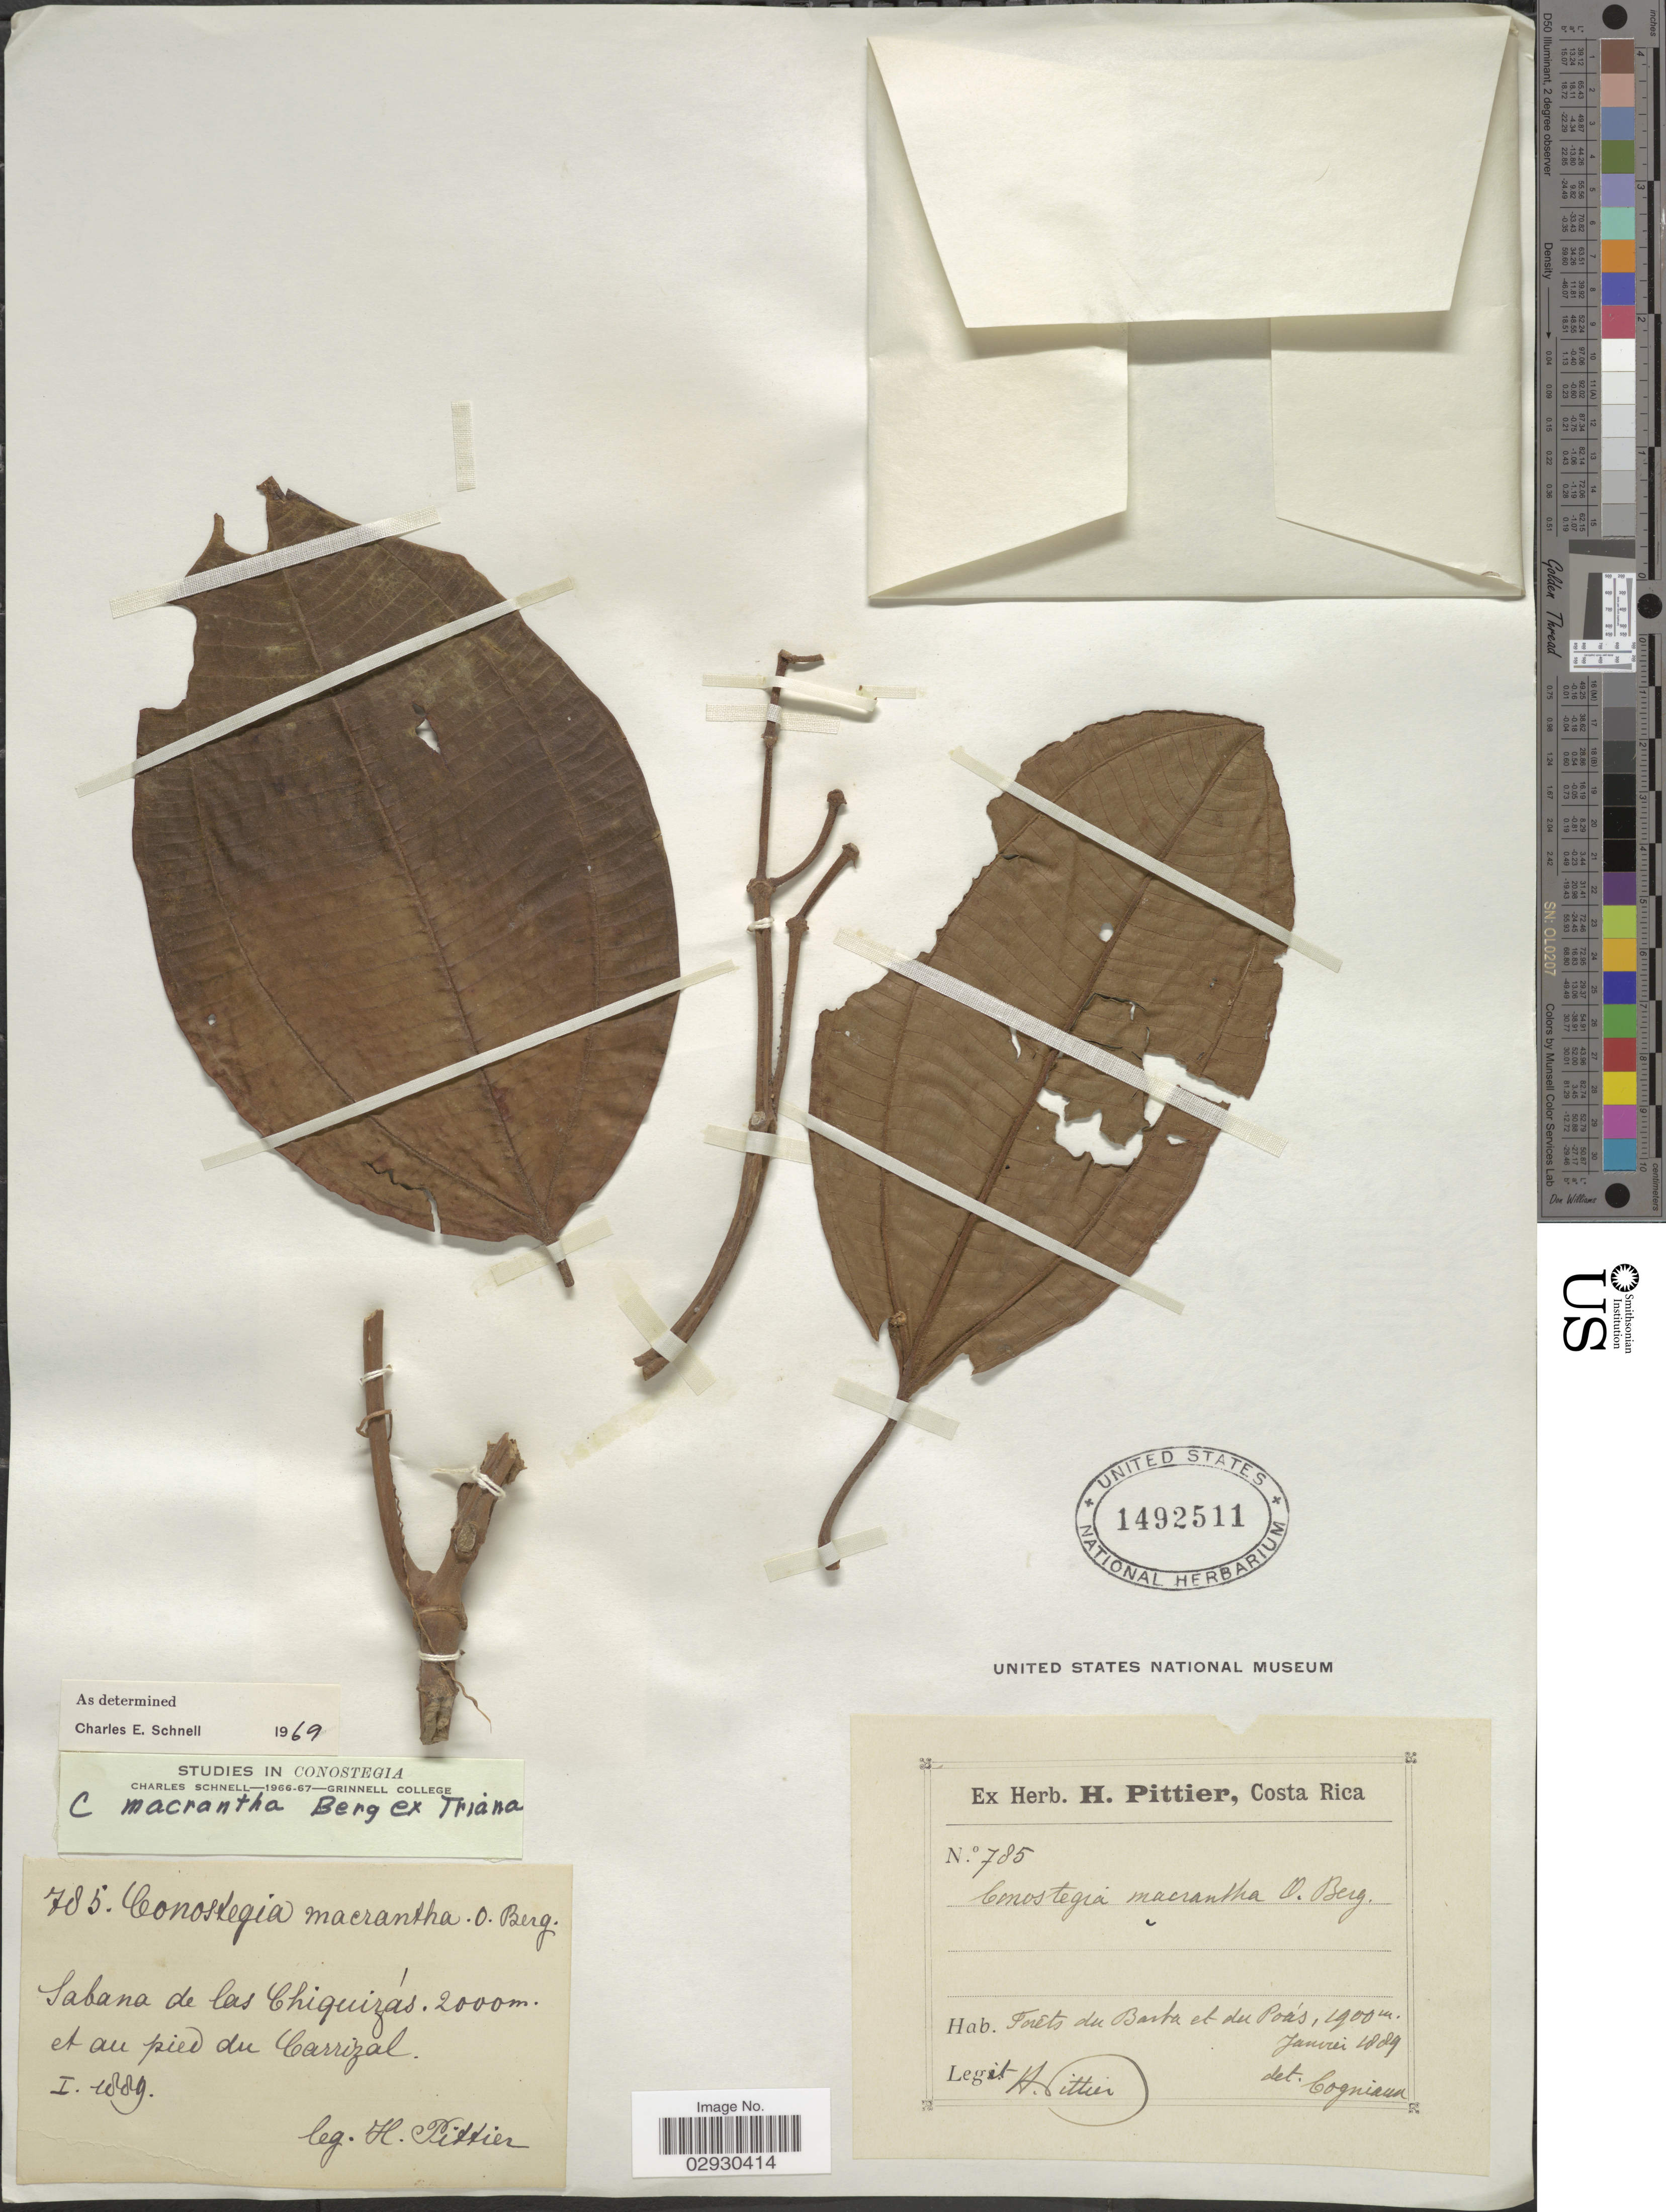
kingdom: Plantae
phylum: Tracheophyta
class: Magnoliopsida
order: Myrtales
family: Melastomataceae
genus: Conostegia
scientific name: Conostegia macrantha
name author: O. Berg ex Triana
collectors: H. F. Pittier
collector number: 785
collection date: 1889-01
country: Costa Rica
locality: Forêts du Barta et du Poás. Sabana de las Chiquirás et au pied du Carrizal.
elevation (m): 1900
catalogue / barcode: US 1492511